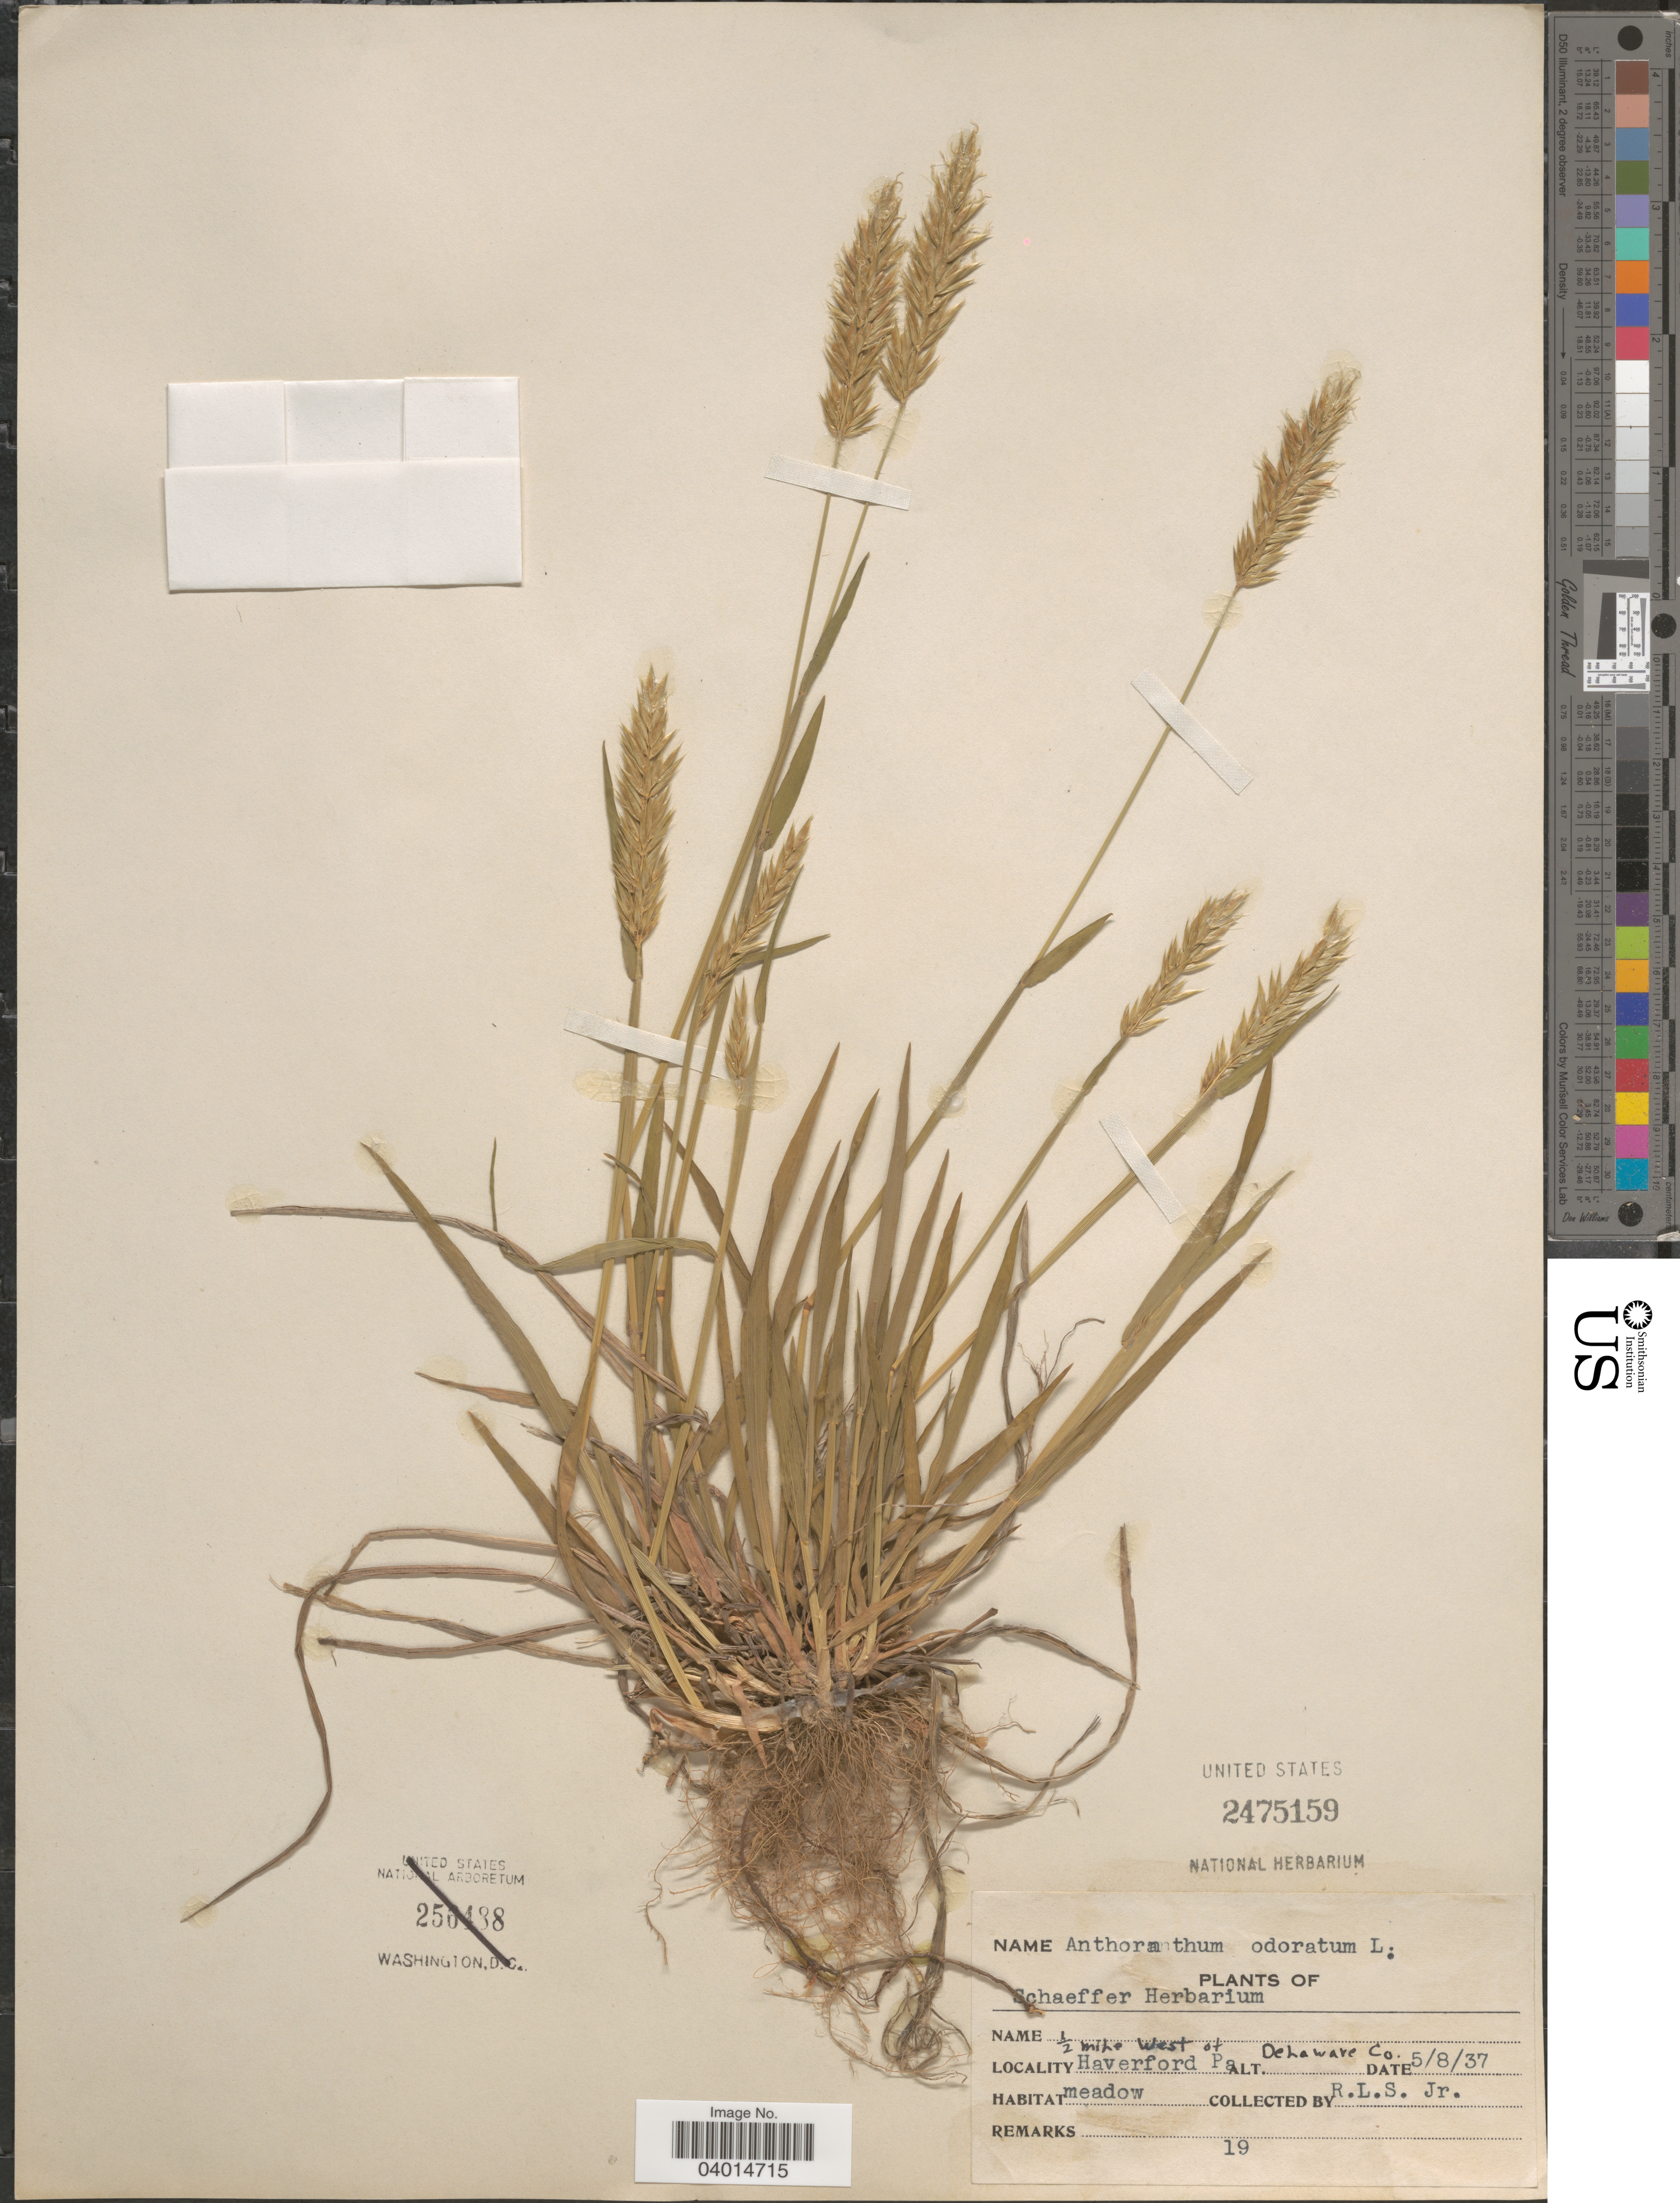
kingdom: Plantae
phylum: Tracheophyta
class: Liliopsida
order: Poales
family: Poaceae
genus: Anthoxanthum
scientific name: Anthoxanthum odoratum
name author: L.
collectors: R. L. Schaeffer Jr.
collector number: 19?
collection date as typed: Transcribed d/m/y: 8/5/37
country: United States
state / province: Pennsylvania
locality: ½ mile west of Haverford. Delaware Co.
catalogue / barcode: US 2475159